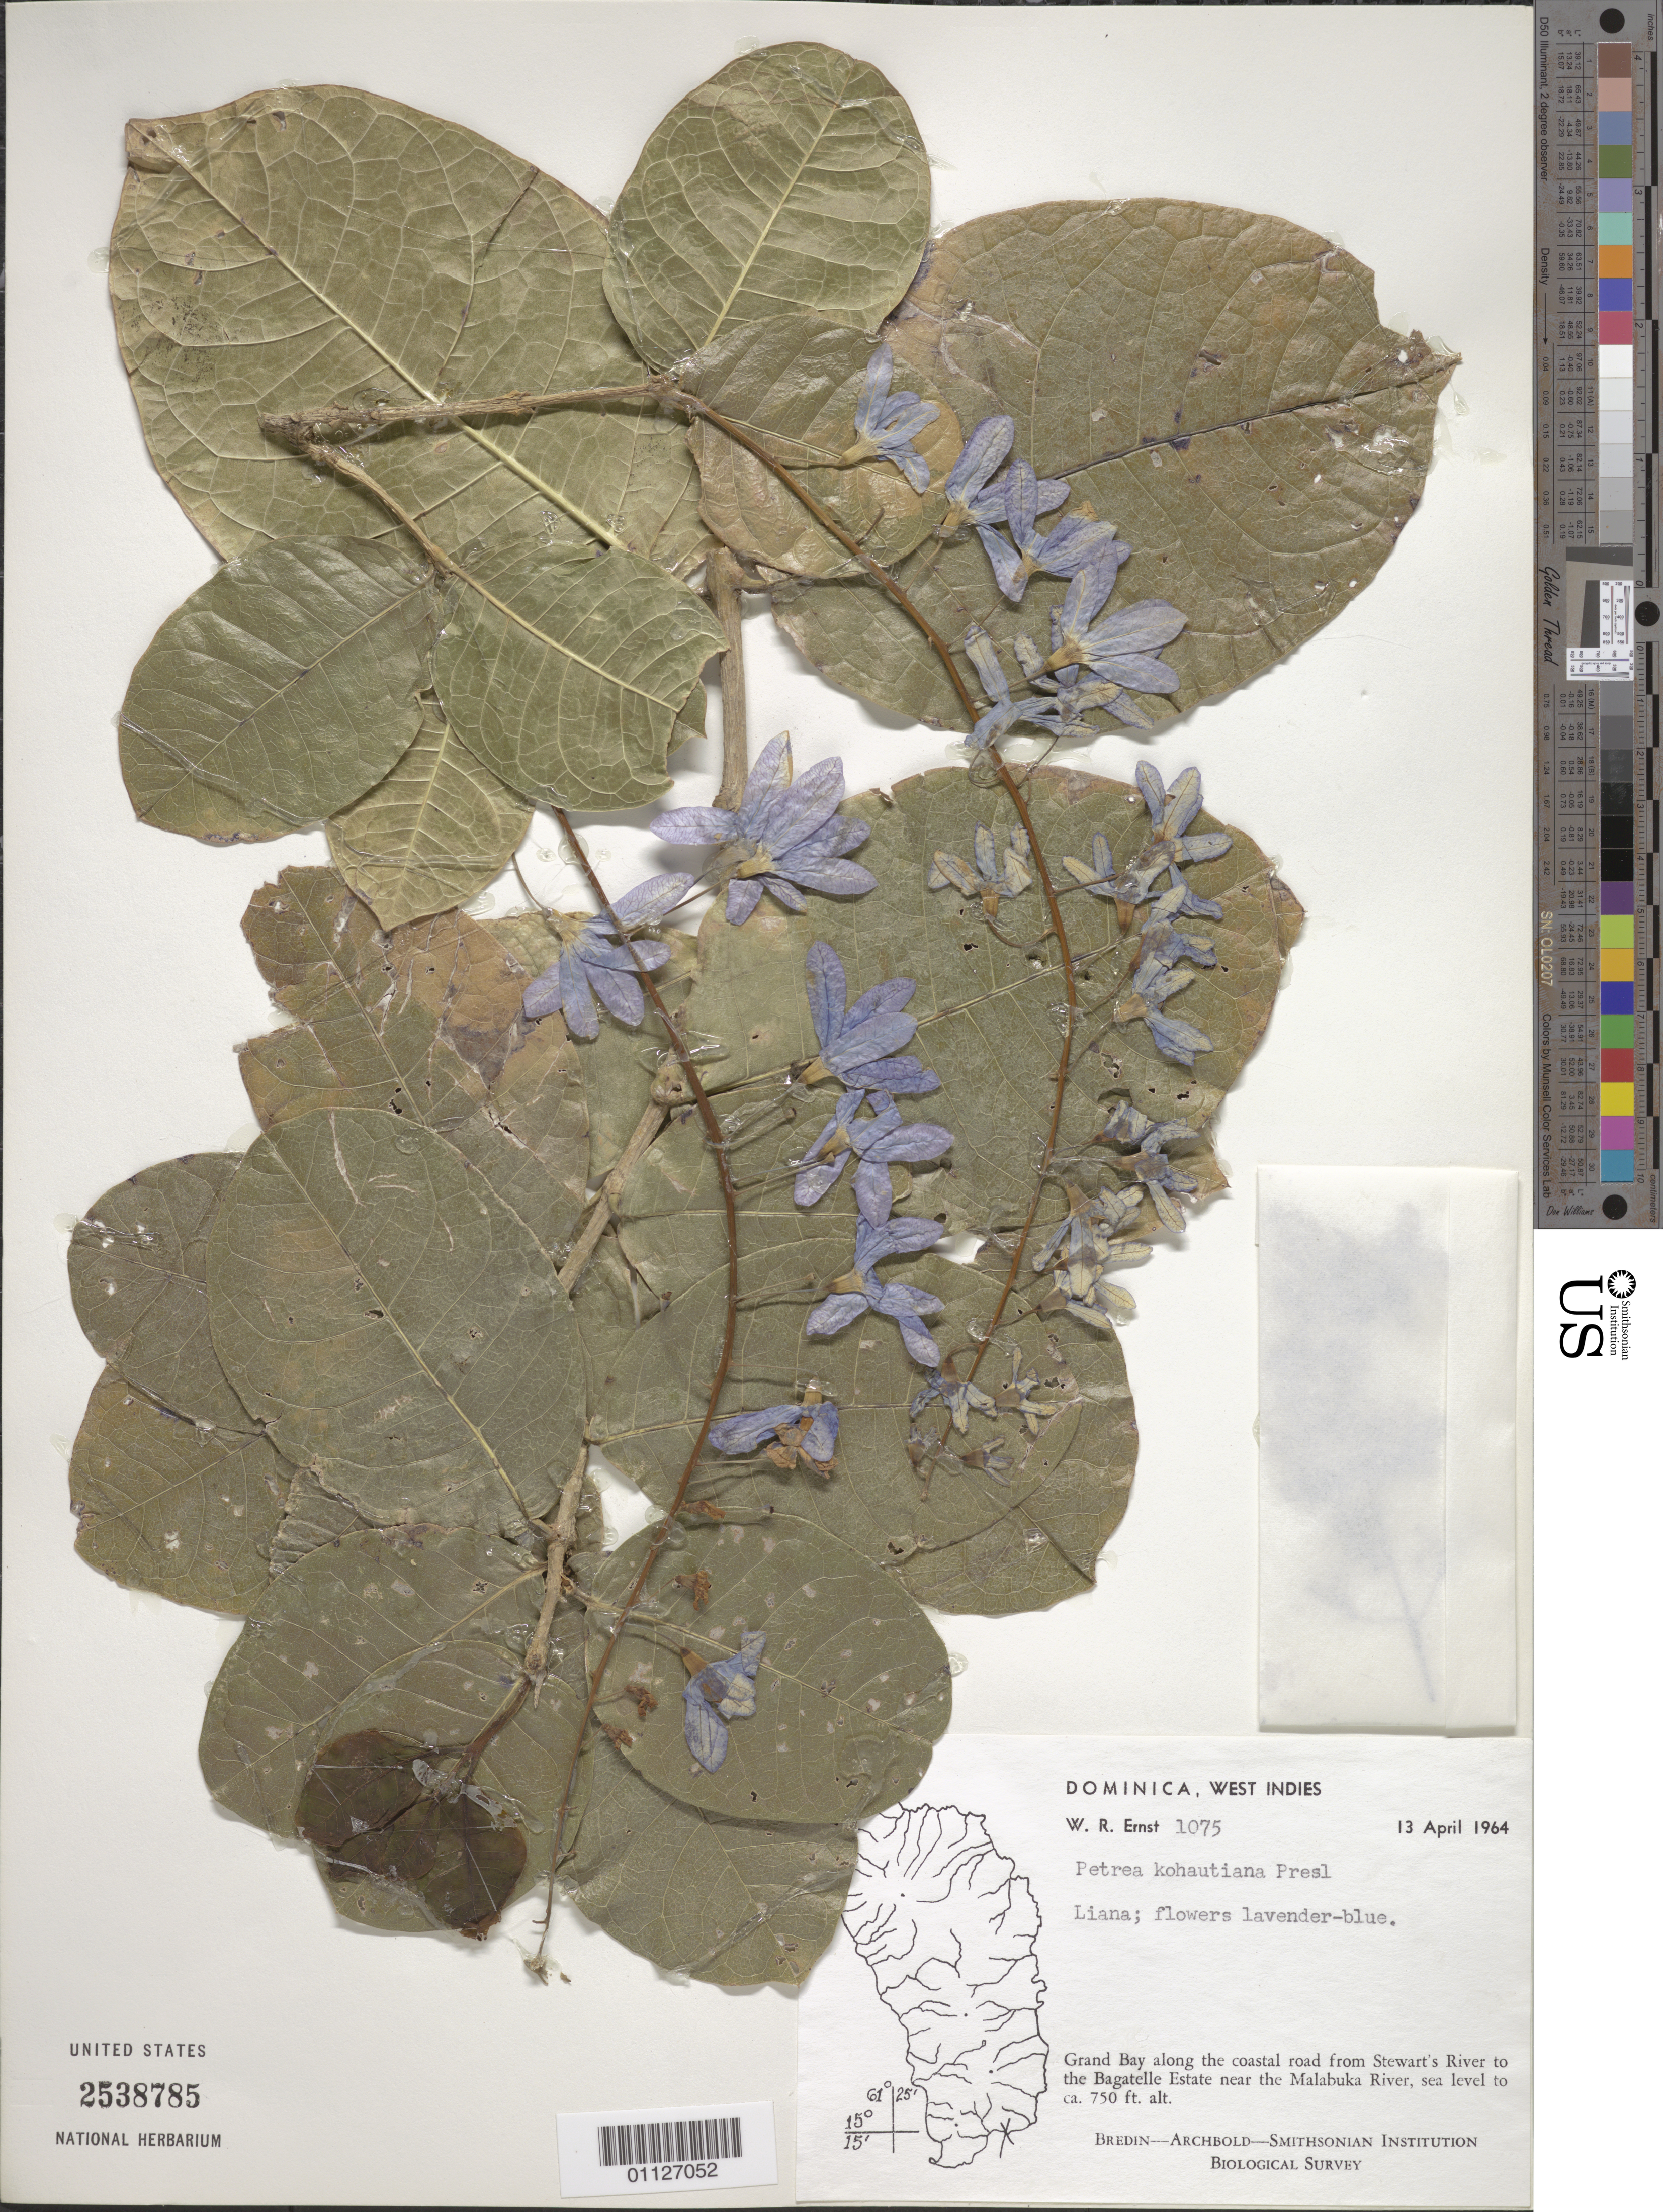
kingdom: Plantae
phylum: Tracheophyta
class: Magnoliopsida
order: Lamiales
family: Verbenaceae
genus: Petrea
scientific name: Petrea volubilis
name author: L.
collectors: W. R. Ernst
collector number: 1075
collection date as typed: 13 Apr 1964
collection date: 1964-04-13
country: Dominica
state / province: St. Patrick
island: Dominica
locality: Grand Bay along the coastal road from Stewart's River to the Bagatelle Estate near the Malabuka River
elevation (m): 0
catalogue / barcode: US 2538785